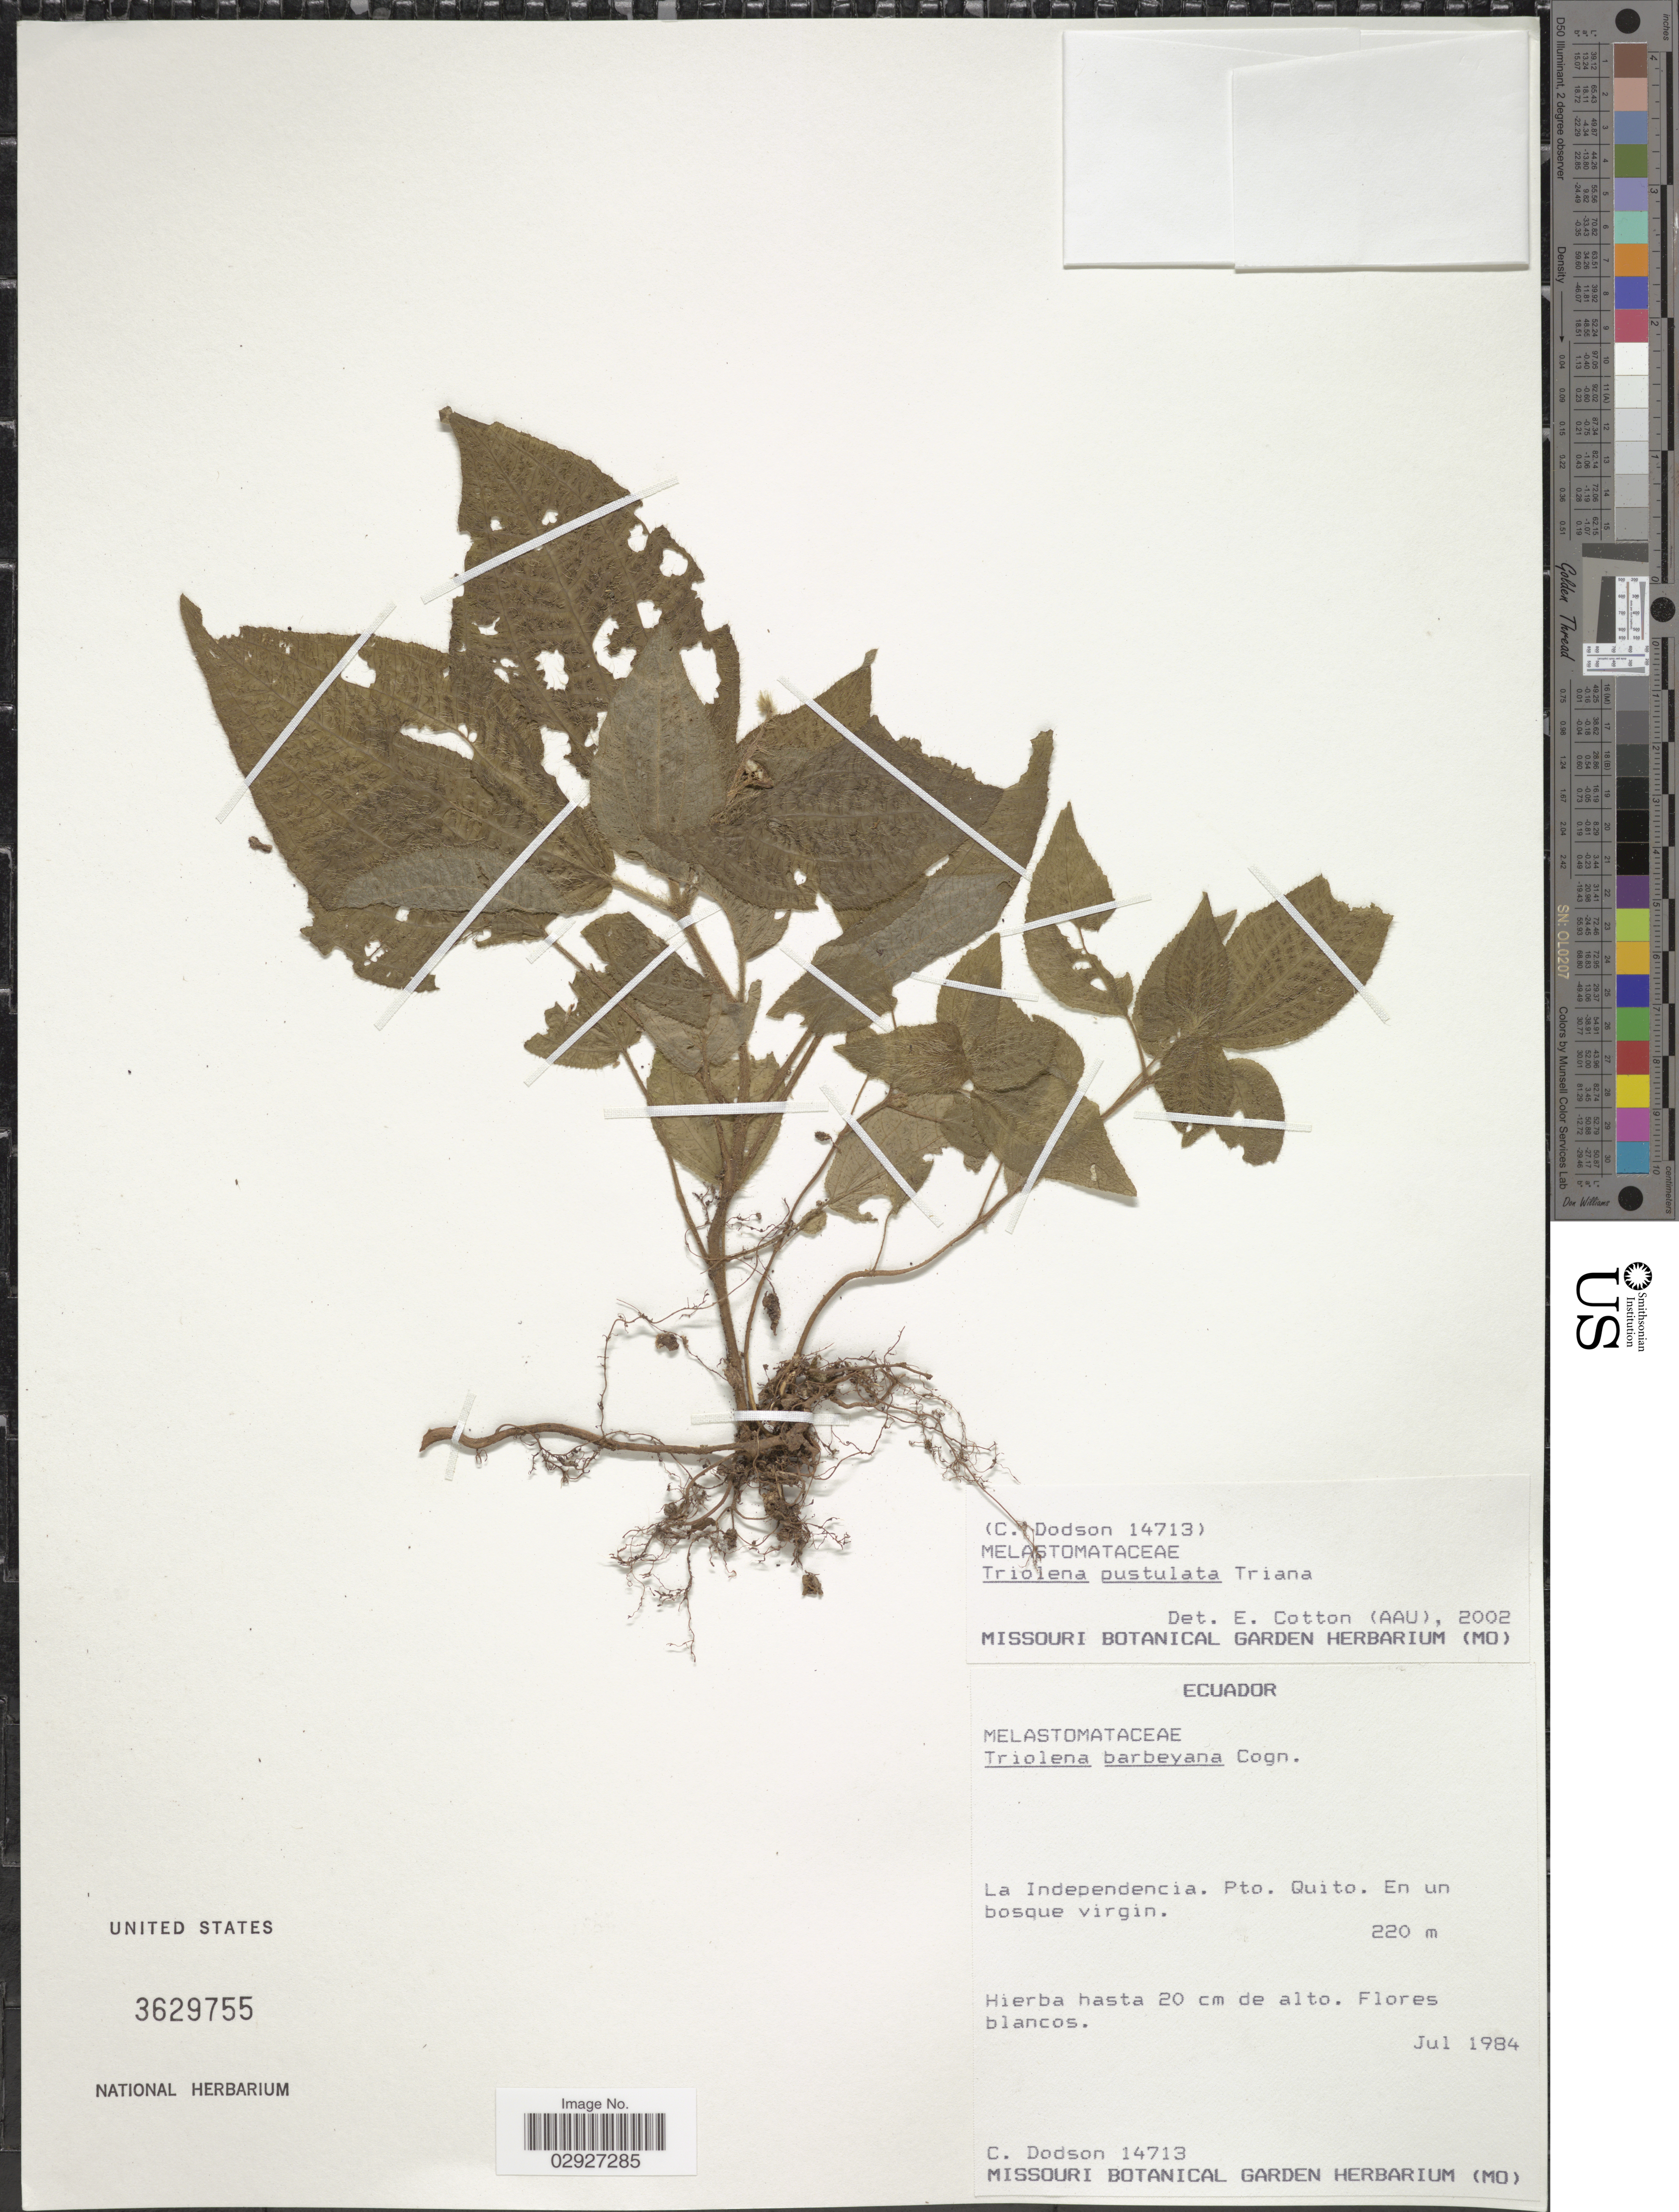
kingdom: Plantae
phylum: Tracheophyta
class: Magnoliopsida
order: Myrtales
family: Melastomataceae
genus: Triolena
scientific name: Triolena pustulata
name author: Triana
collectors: C. Dodson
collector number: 14713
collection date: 1984-07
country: Ecuador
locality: La Independencia, Pto. Quito, En un bosque virgin.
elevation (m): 220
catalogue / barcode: US 3629755